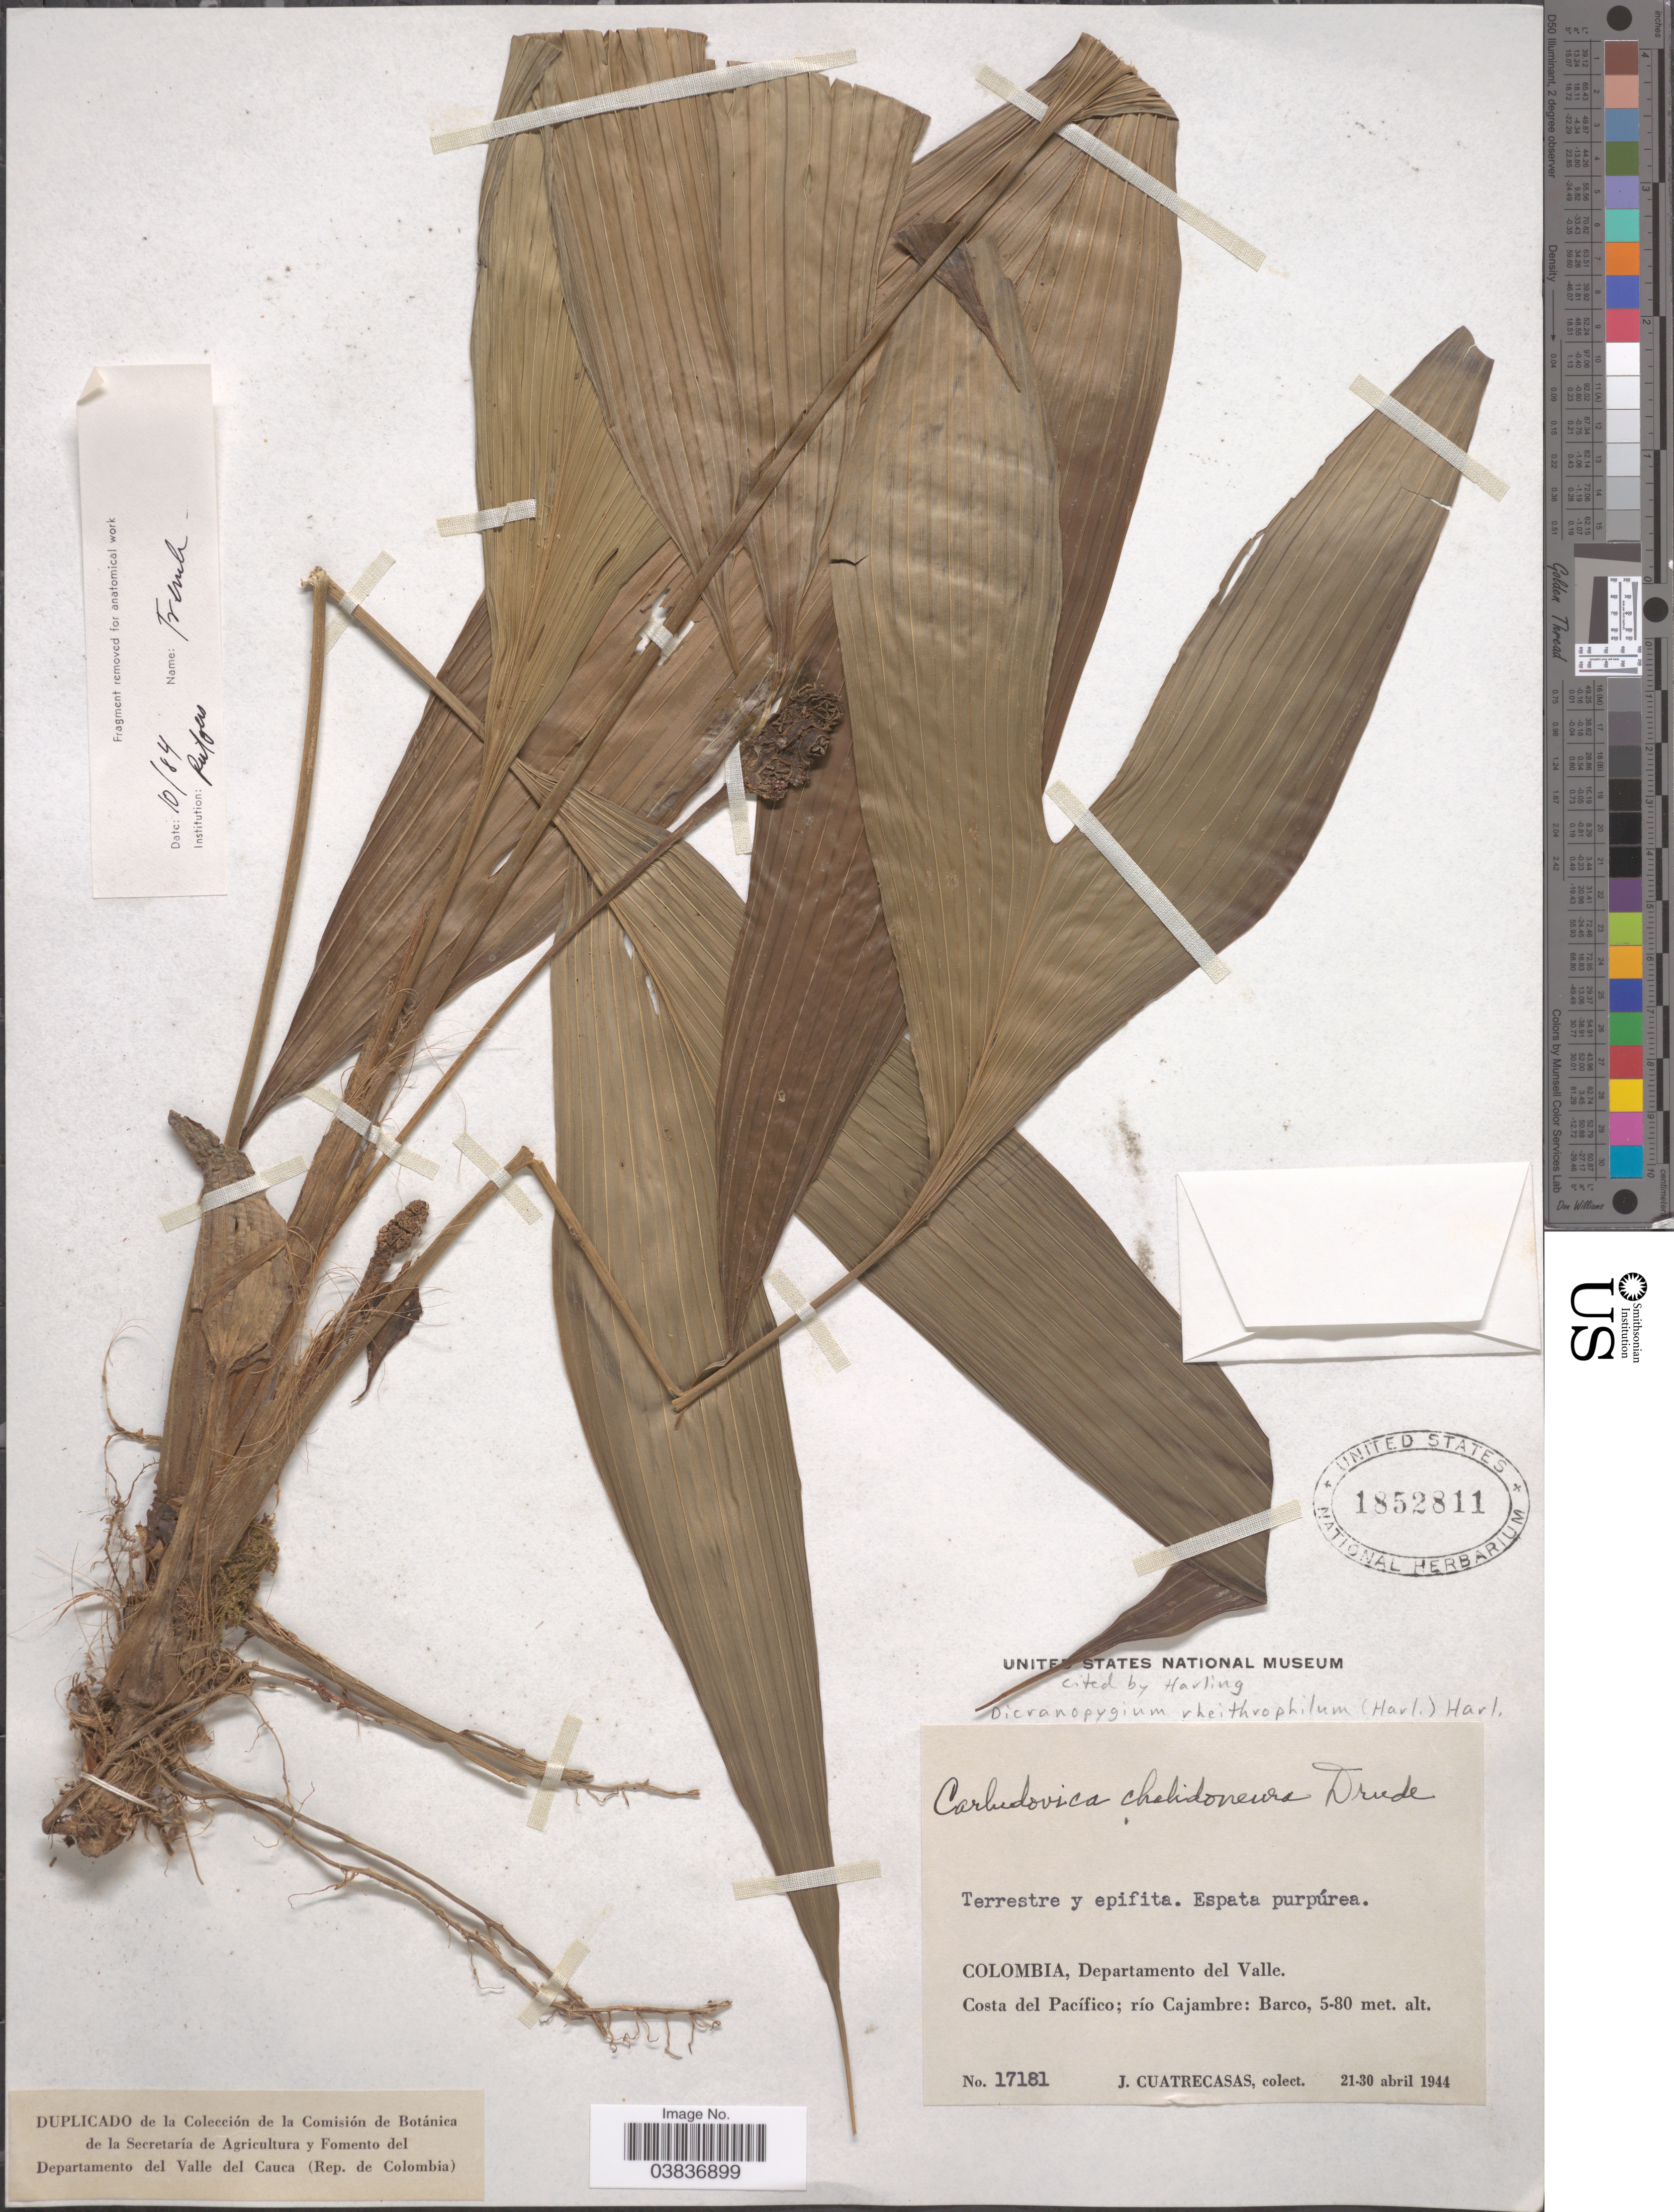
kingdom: Plantae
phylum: Tracheophyta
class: Liliopsida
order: Pandanales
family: Cyclanthaceae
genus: Dicranopygium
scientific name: Dicranopygium rheithrophilum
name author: (Harling) Harling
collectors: J. Cuatrecasas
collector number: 17181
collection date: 1944-04-21/1944-04-30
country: Colombia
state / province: Valle del Cauca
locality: Departamento del Valle. Costa del Pacífico; río Cajambre: Barco.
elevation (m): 5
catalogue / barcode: US 1852811